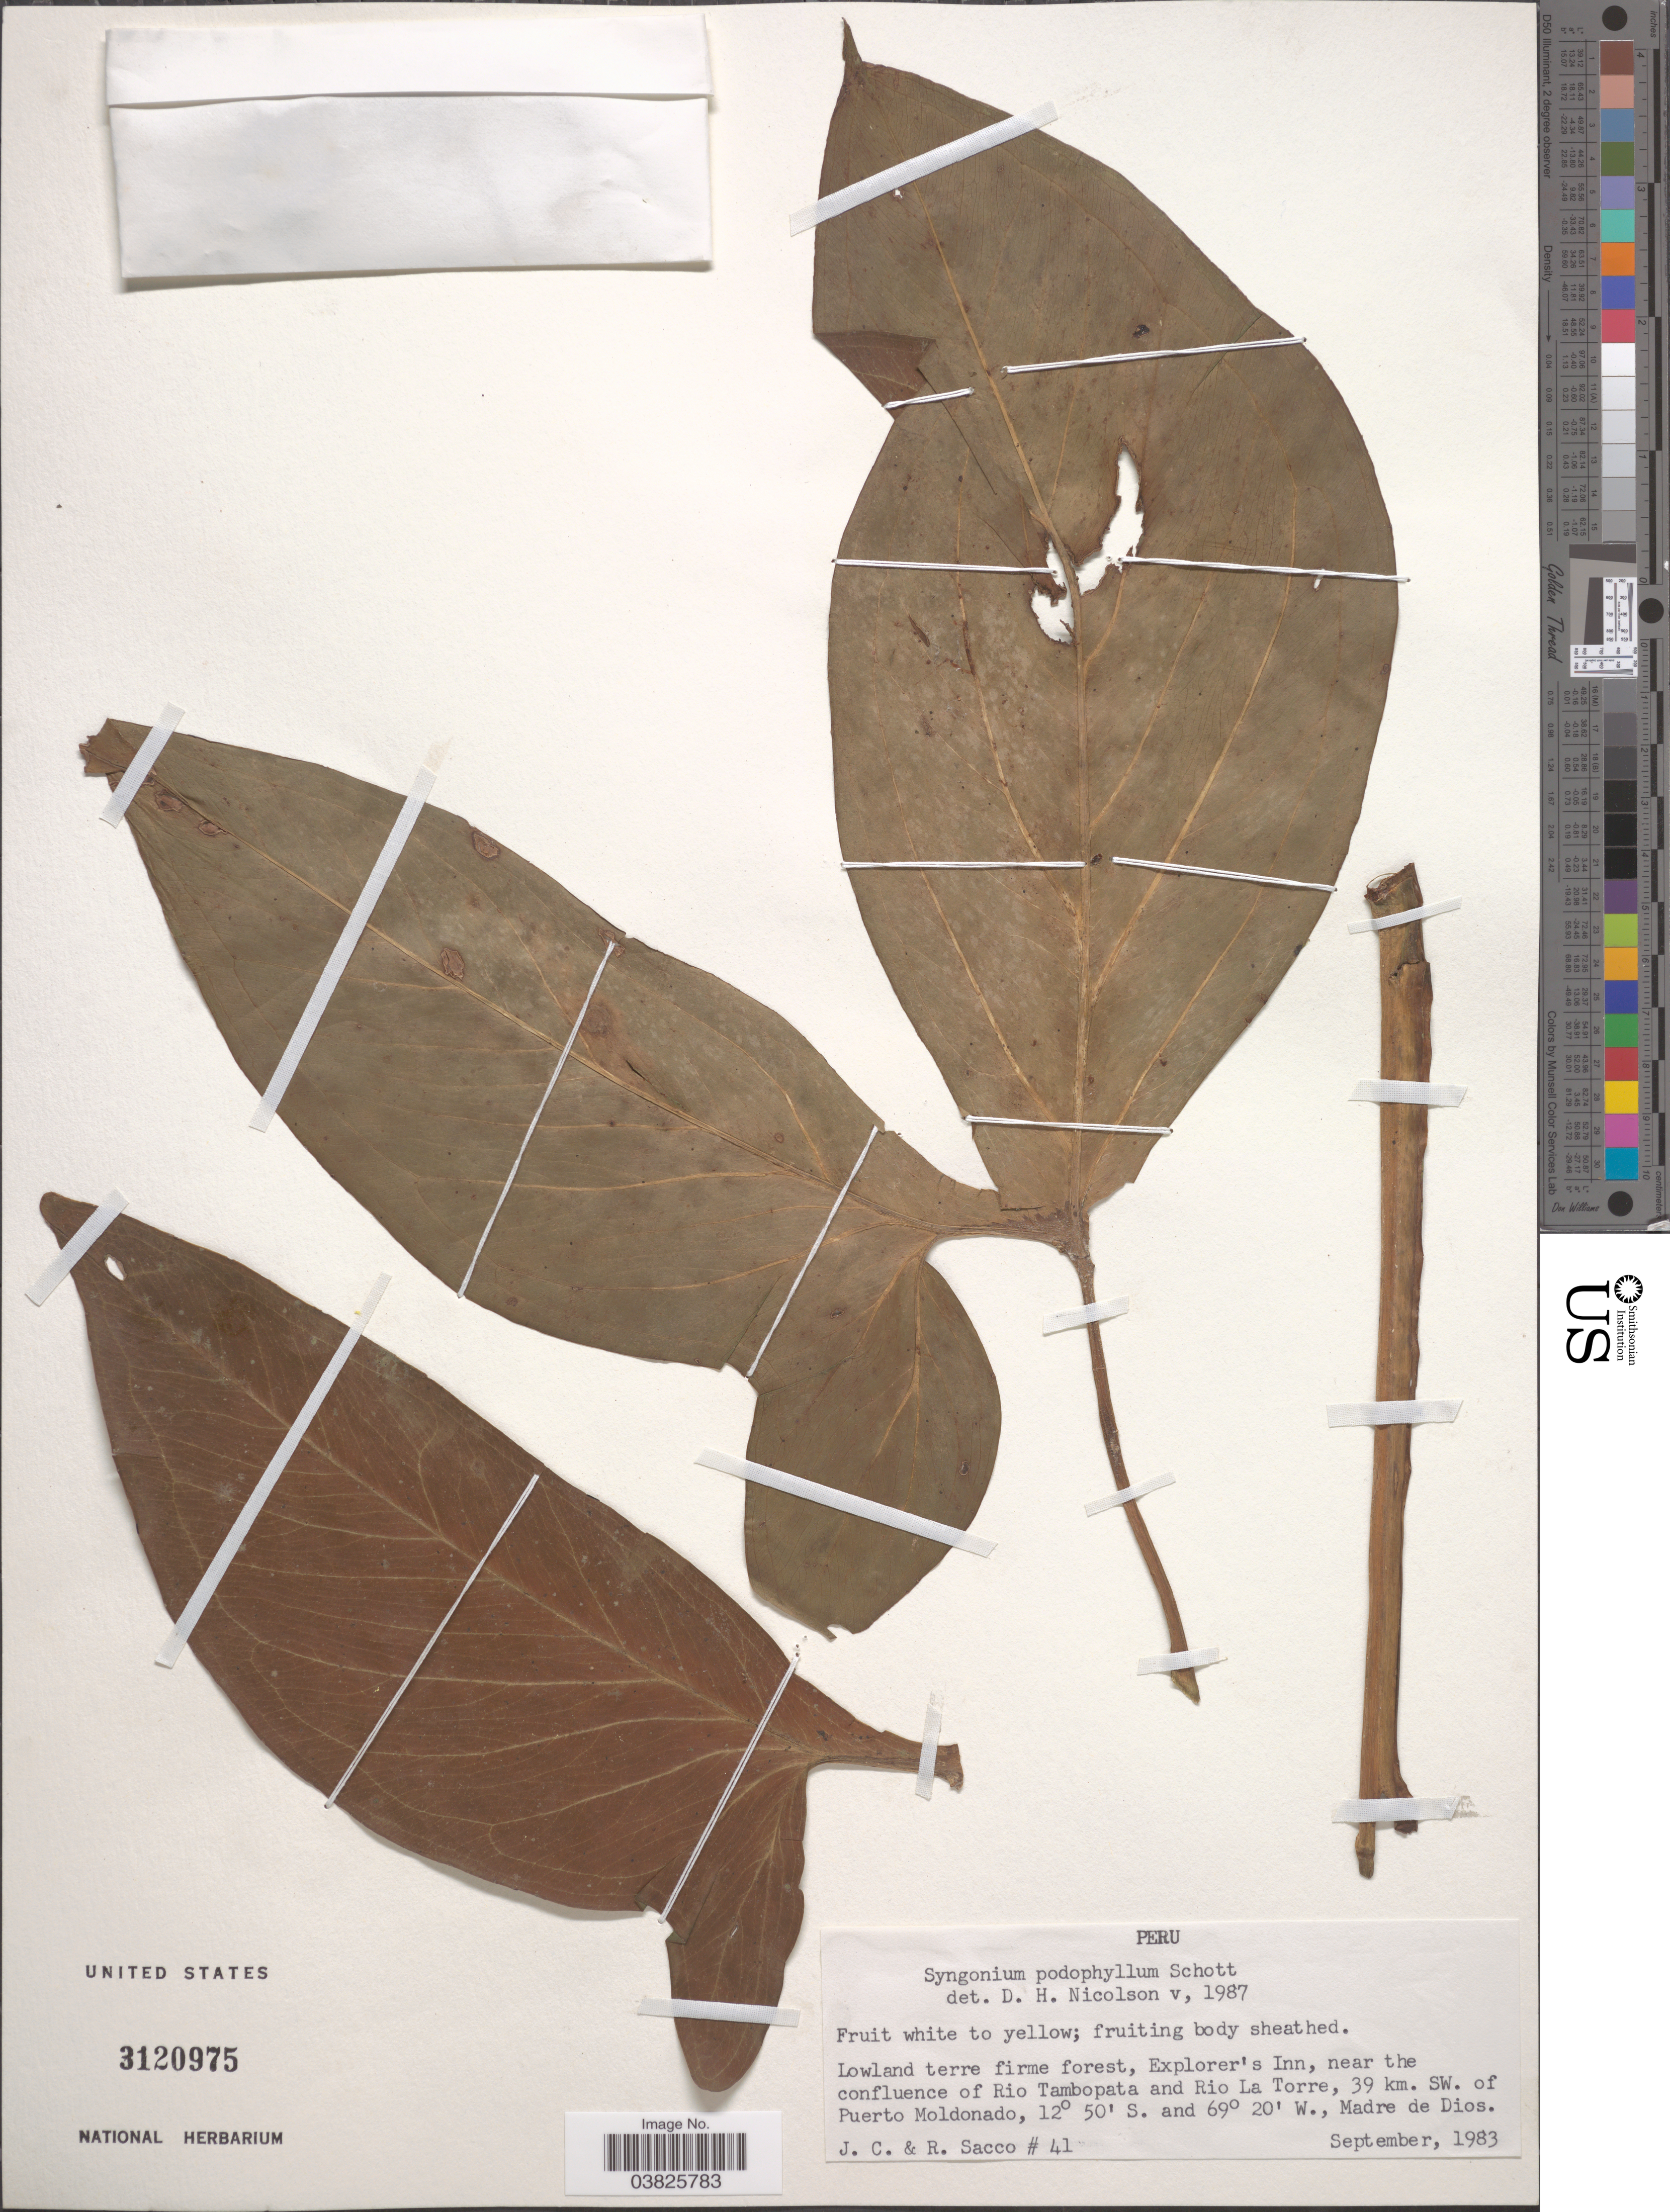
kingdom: Plantae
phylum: Tracheophyta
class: Liliopsida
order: Alismatales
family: Araceae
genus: Syngonium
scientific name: Syngonium podophyllum 'Lemon-Lime'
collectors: J. C. Sacco & R. Sacco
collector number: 41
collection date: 1983-09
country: Peru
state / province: Madre de Dios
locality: Lowland terre firme forest, Explorer's Inn, near the confluence of Rio Tambopata and Rio La Torre, 39 km. SW. of Puerto Moldonado.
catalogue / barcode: US 3120975